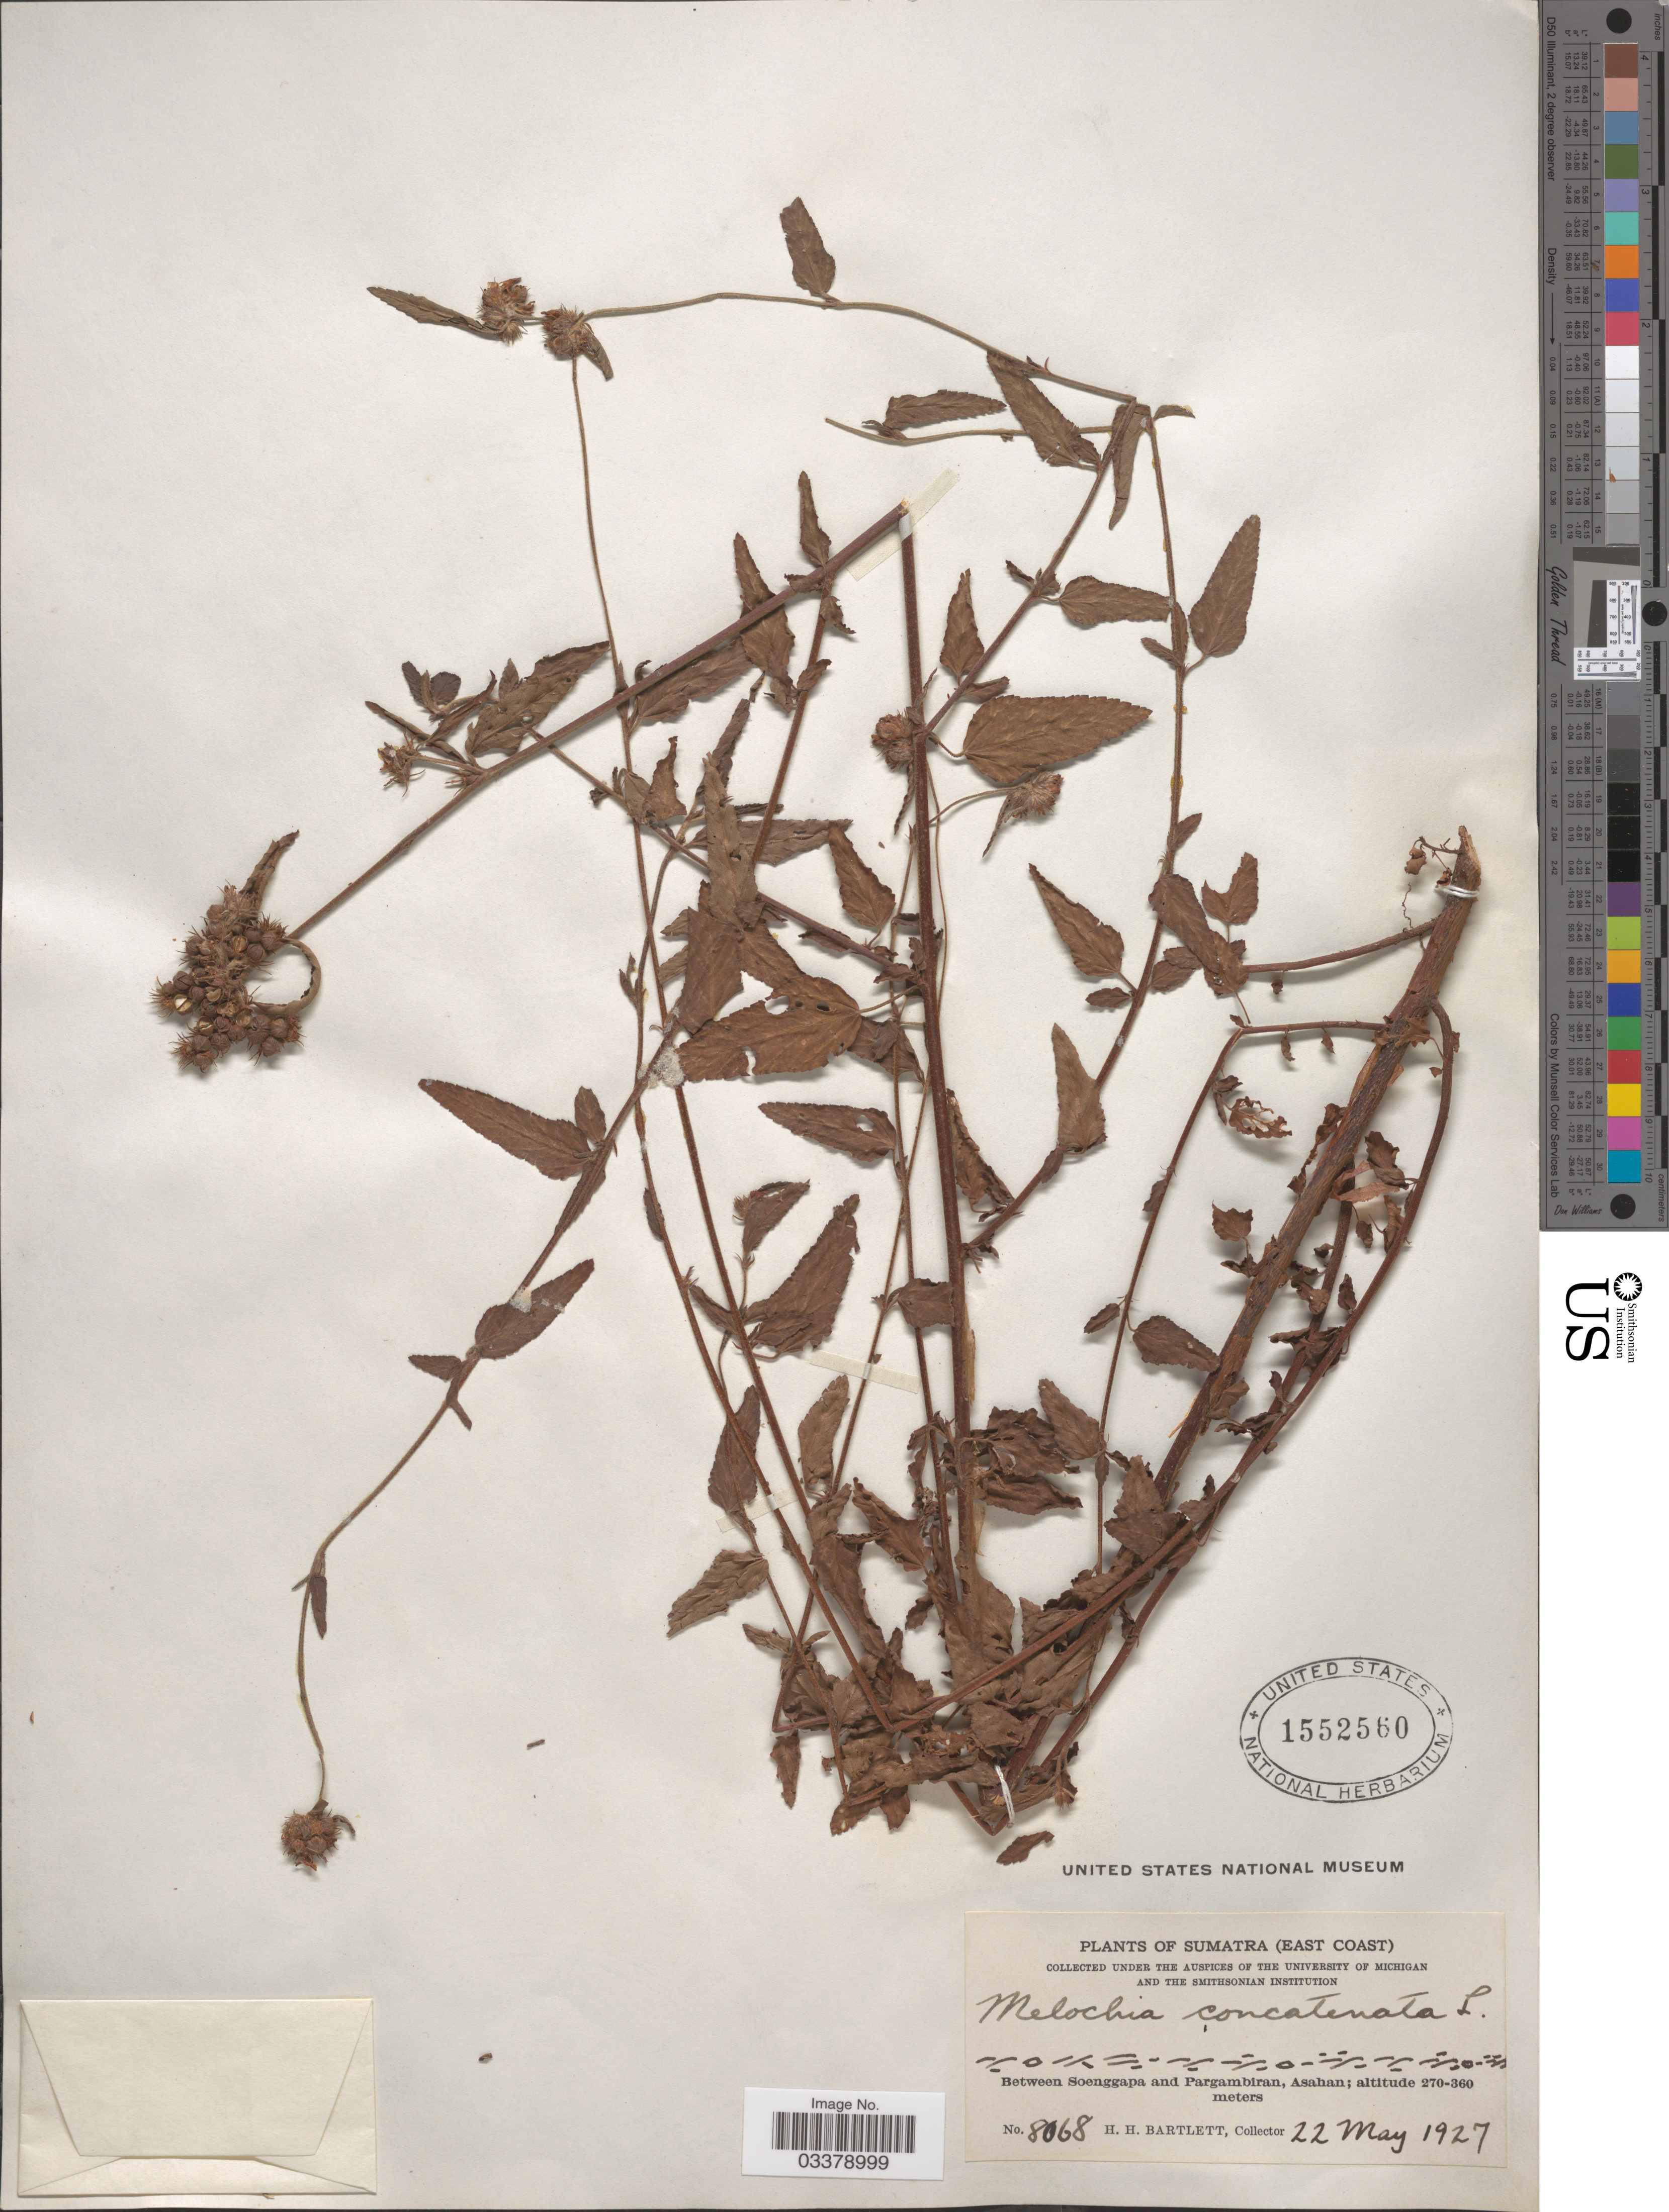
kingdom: Plantae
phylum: Tracheophyta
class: Magnoliopsida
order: Malvales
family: Malvaceae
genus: Melochia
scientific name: Melochia corchorifolia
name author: L.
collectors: H. H. Bartlett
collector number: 8068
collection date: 1927-05-22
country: Indonesia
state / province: Sumatra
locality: (East Coast), Between Soenggapa and Pargambiran, Asahan.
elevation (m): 270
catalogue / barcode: US 1552560